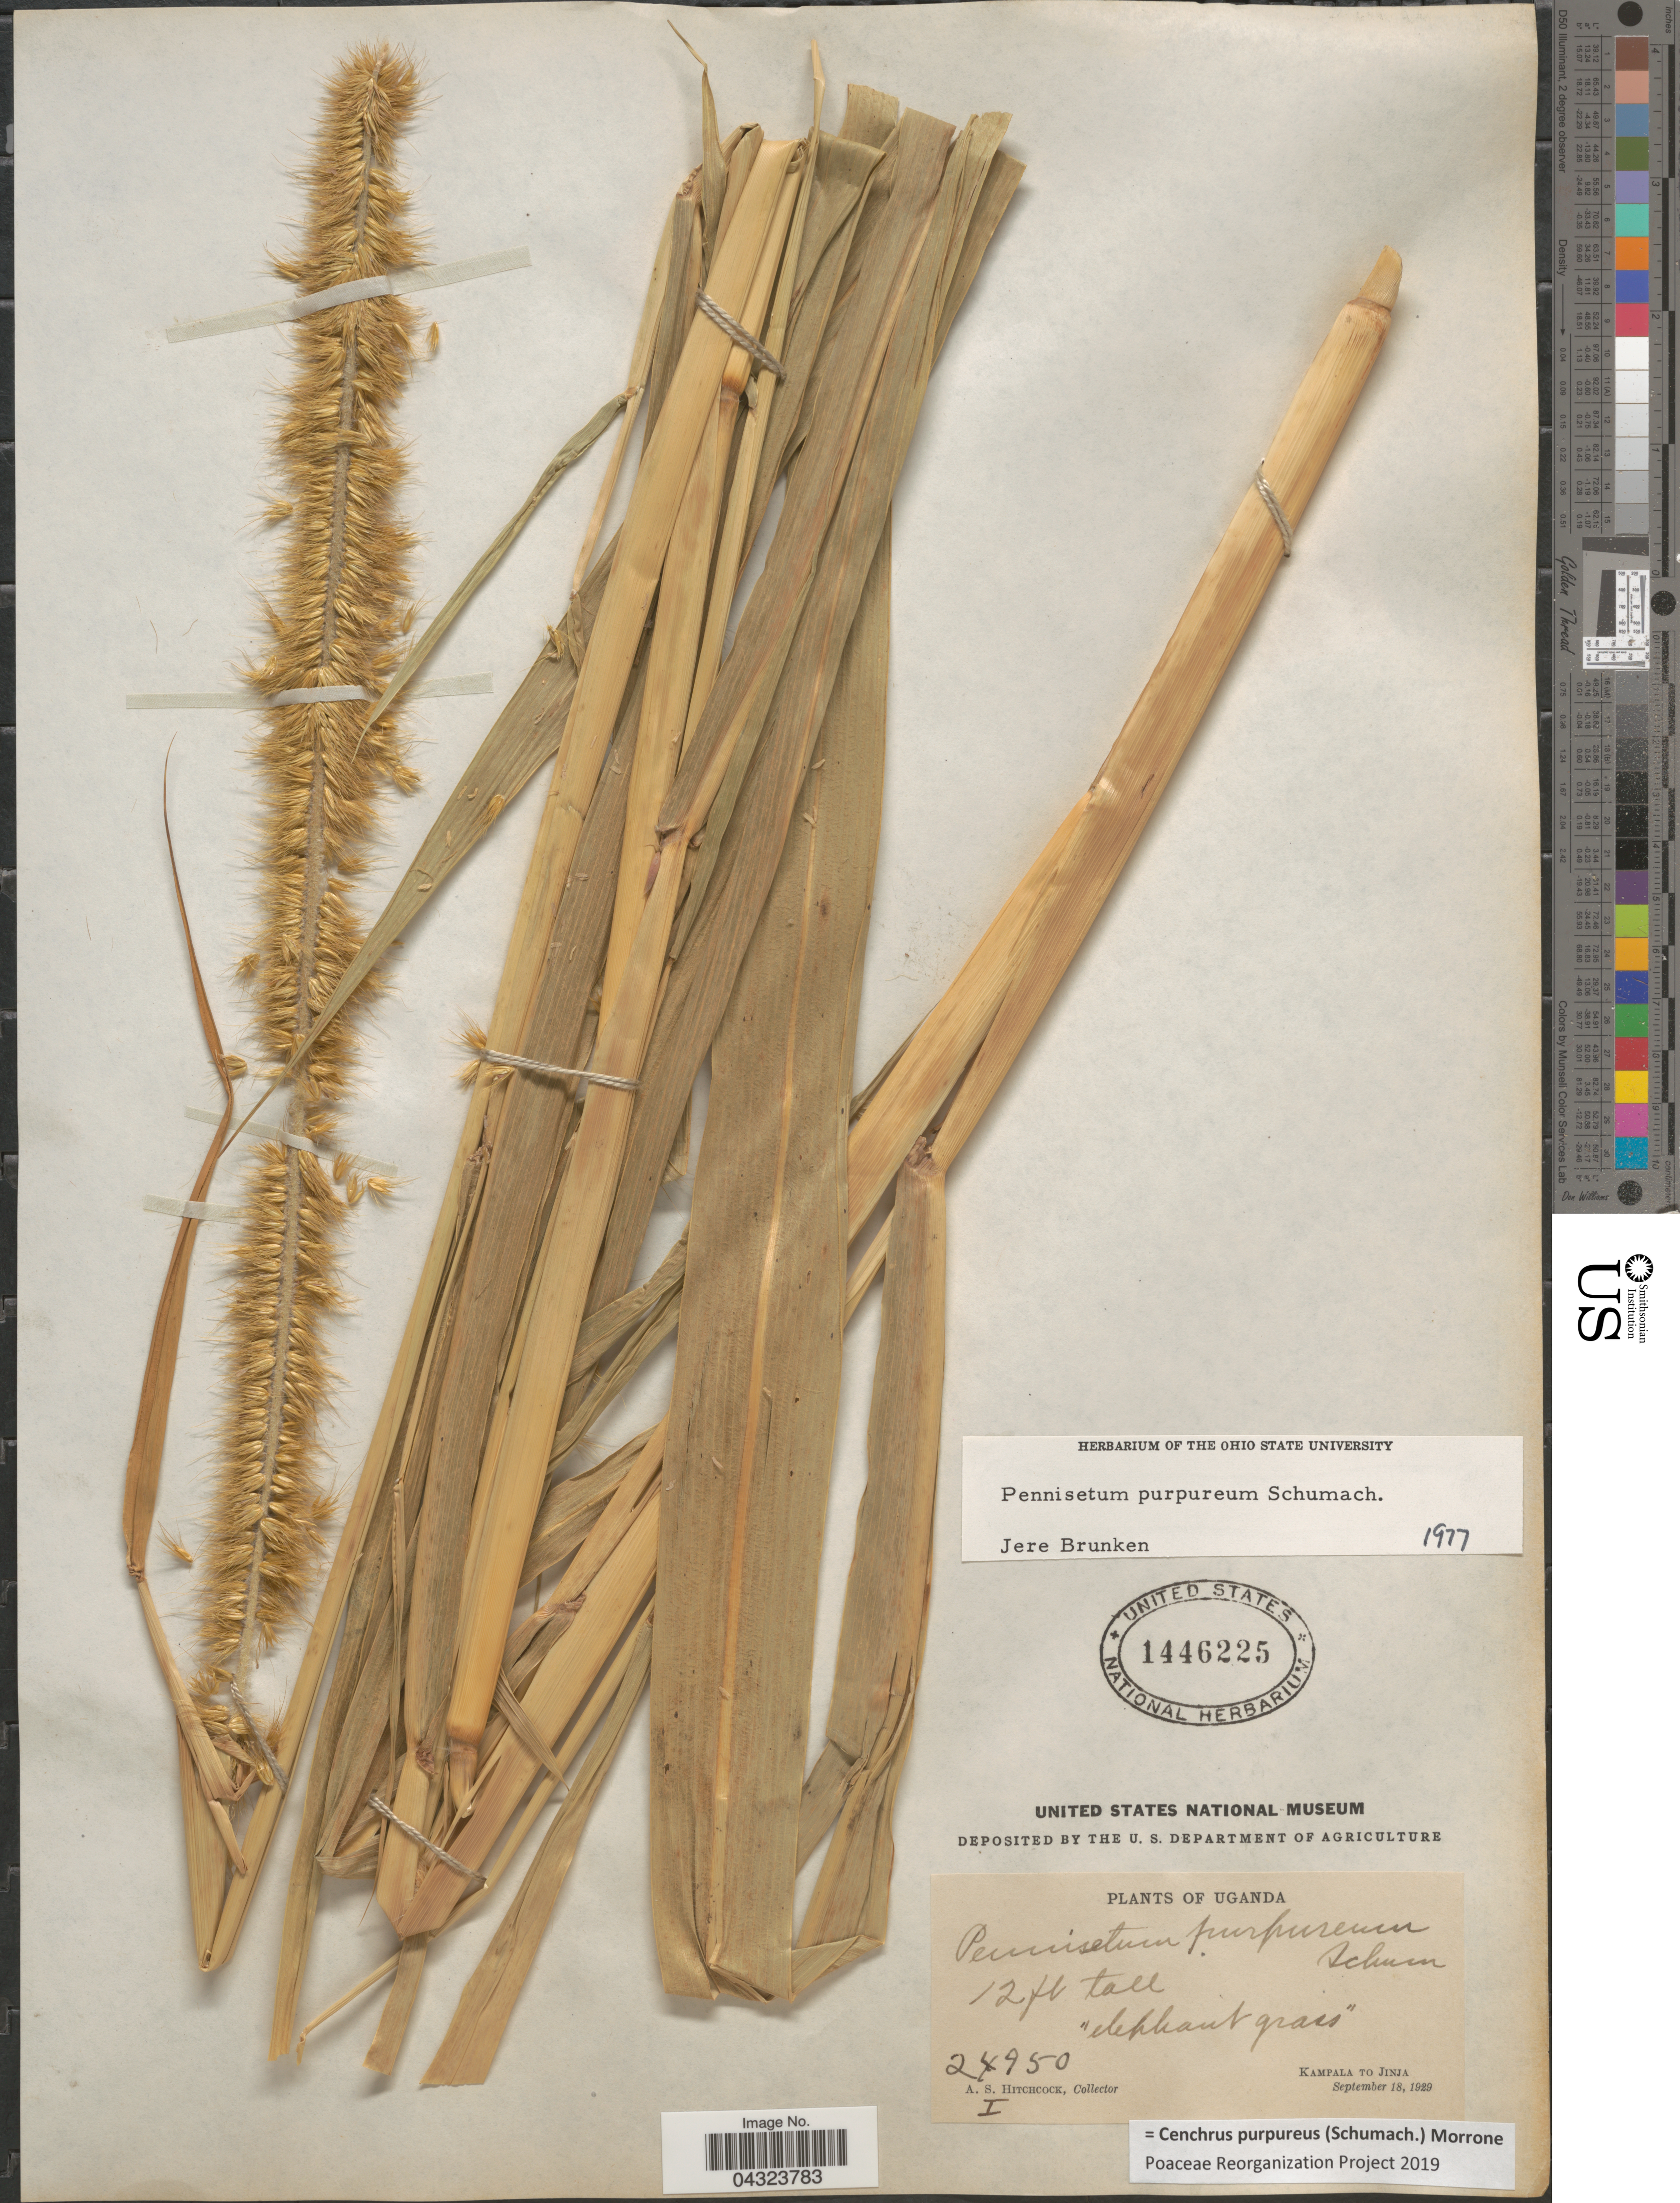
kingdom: Plantae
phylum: Tracheophyta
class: Liliopsida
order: Poales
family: Poaceae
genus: Cenchrus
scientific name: Cenchrus purpureus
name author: (Schumach.) Morrone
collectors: A. S. Hitchcock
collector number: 24950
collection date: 1929-09-18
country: Uganda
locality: Kampala to Jinja.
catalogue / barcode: US 1446225